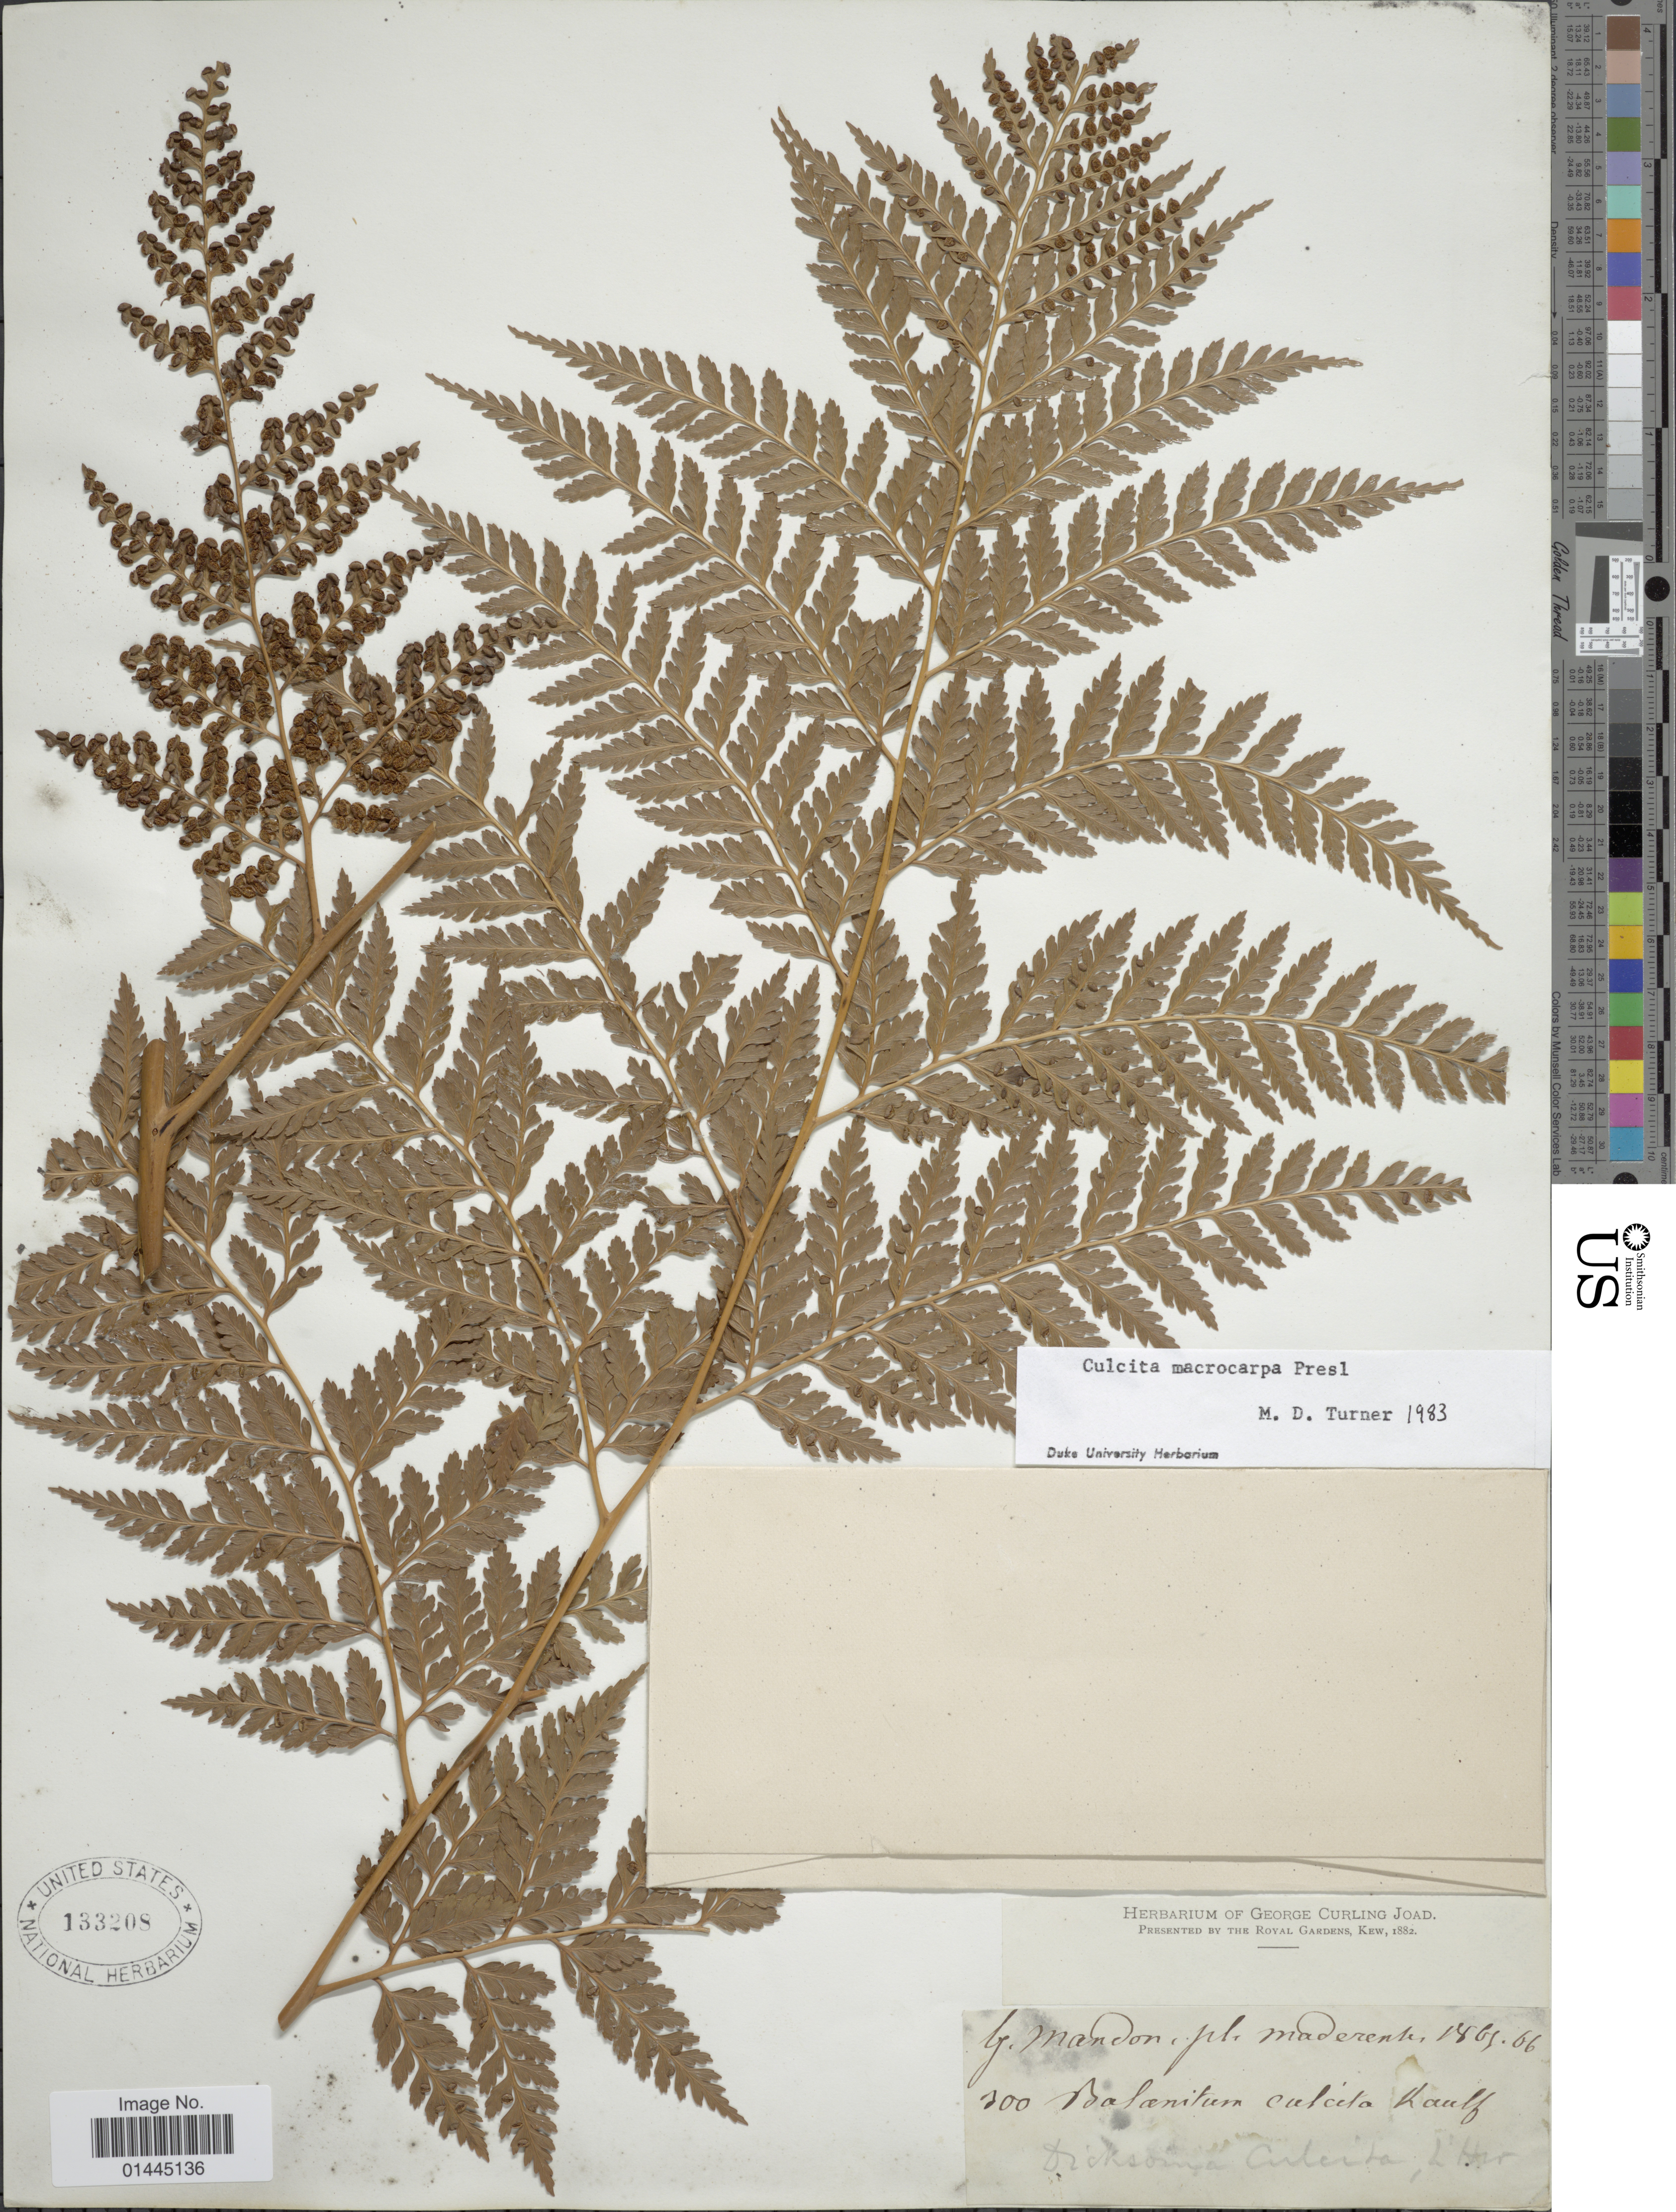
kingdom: Plantae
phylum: Tracheophyta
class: Polypodiopsida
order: Cyatheales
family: Culcitaceae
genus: Culcita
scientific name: Culcita macrocarpa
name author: C. Presl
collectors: G. Mandon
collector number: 300*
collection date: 1865/1866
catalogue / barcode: US 133208